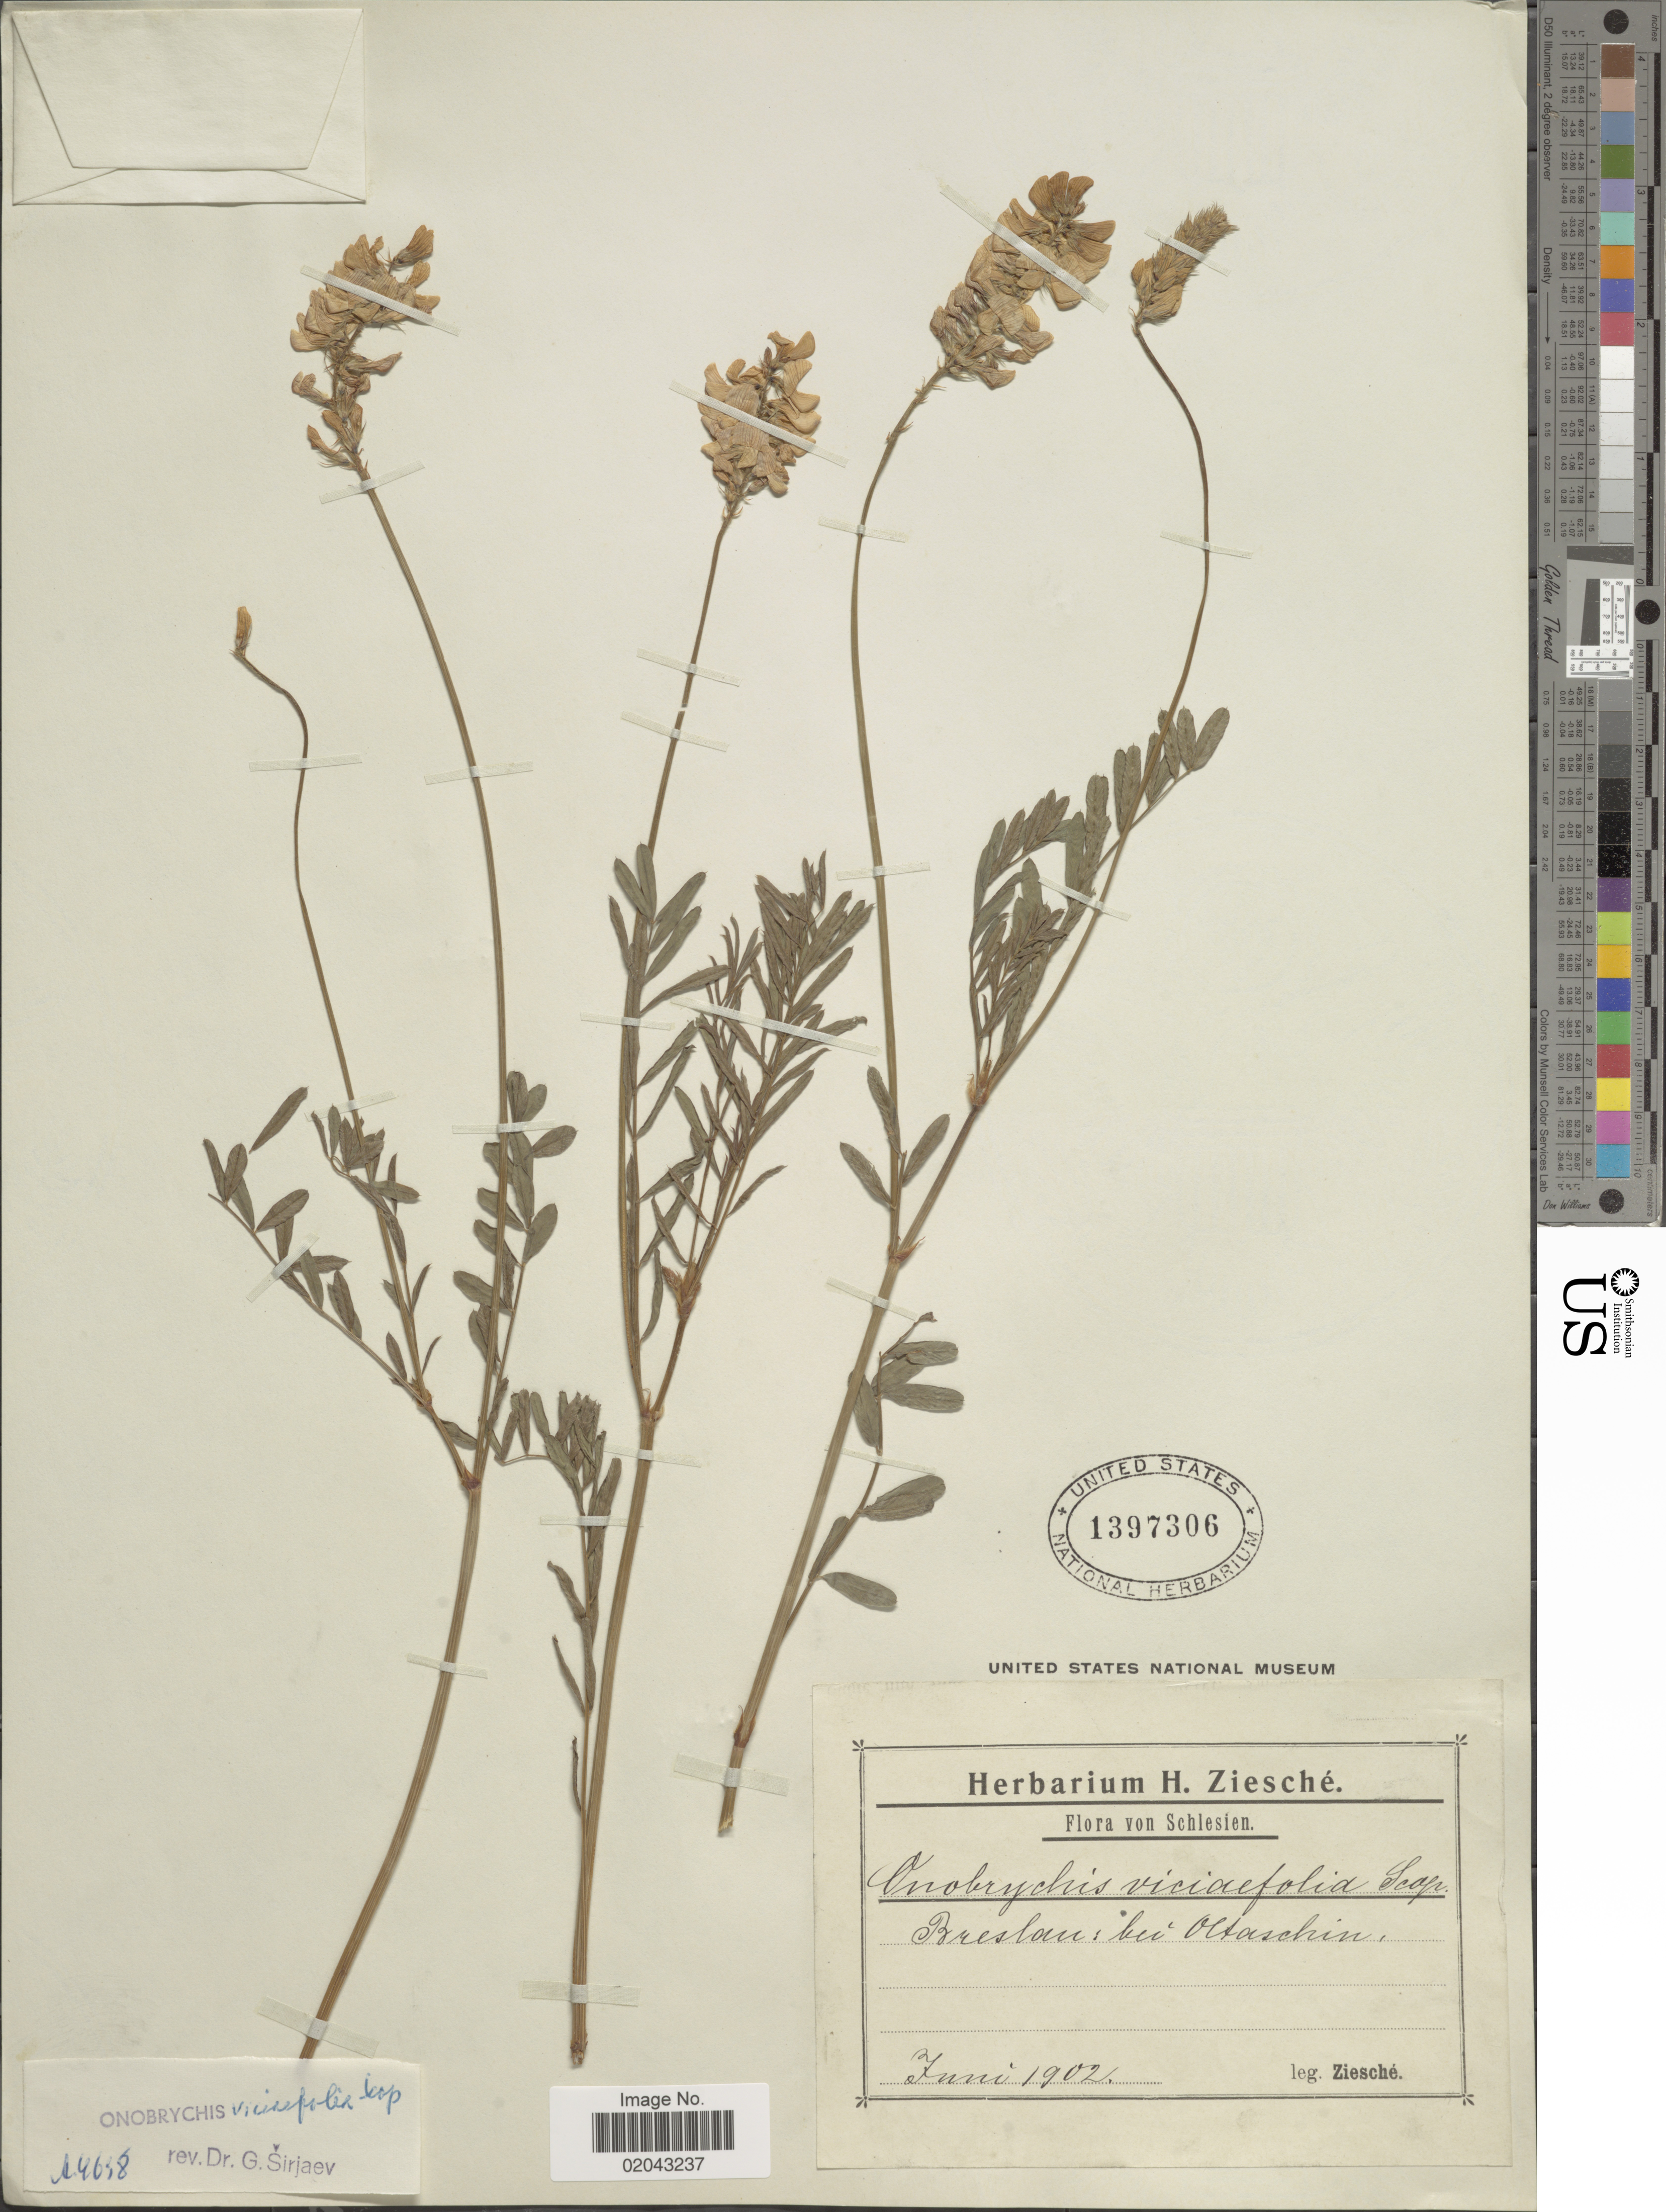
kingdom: Plantae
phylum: Tracheophyta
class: Magnoliopsida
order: Fabales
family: Fabaceae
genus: Onobrychis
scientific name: Onobrychis viciaefolia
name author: Trautv.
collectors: H. Ziesché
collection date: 1902-06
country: Germany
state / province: Schleswig-Holstein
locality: Schlesien, Breslau: bei Oltaschin.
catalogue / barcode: US 1397306